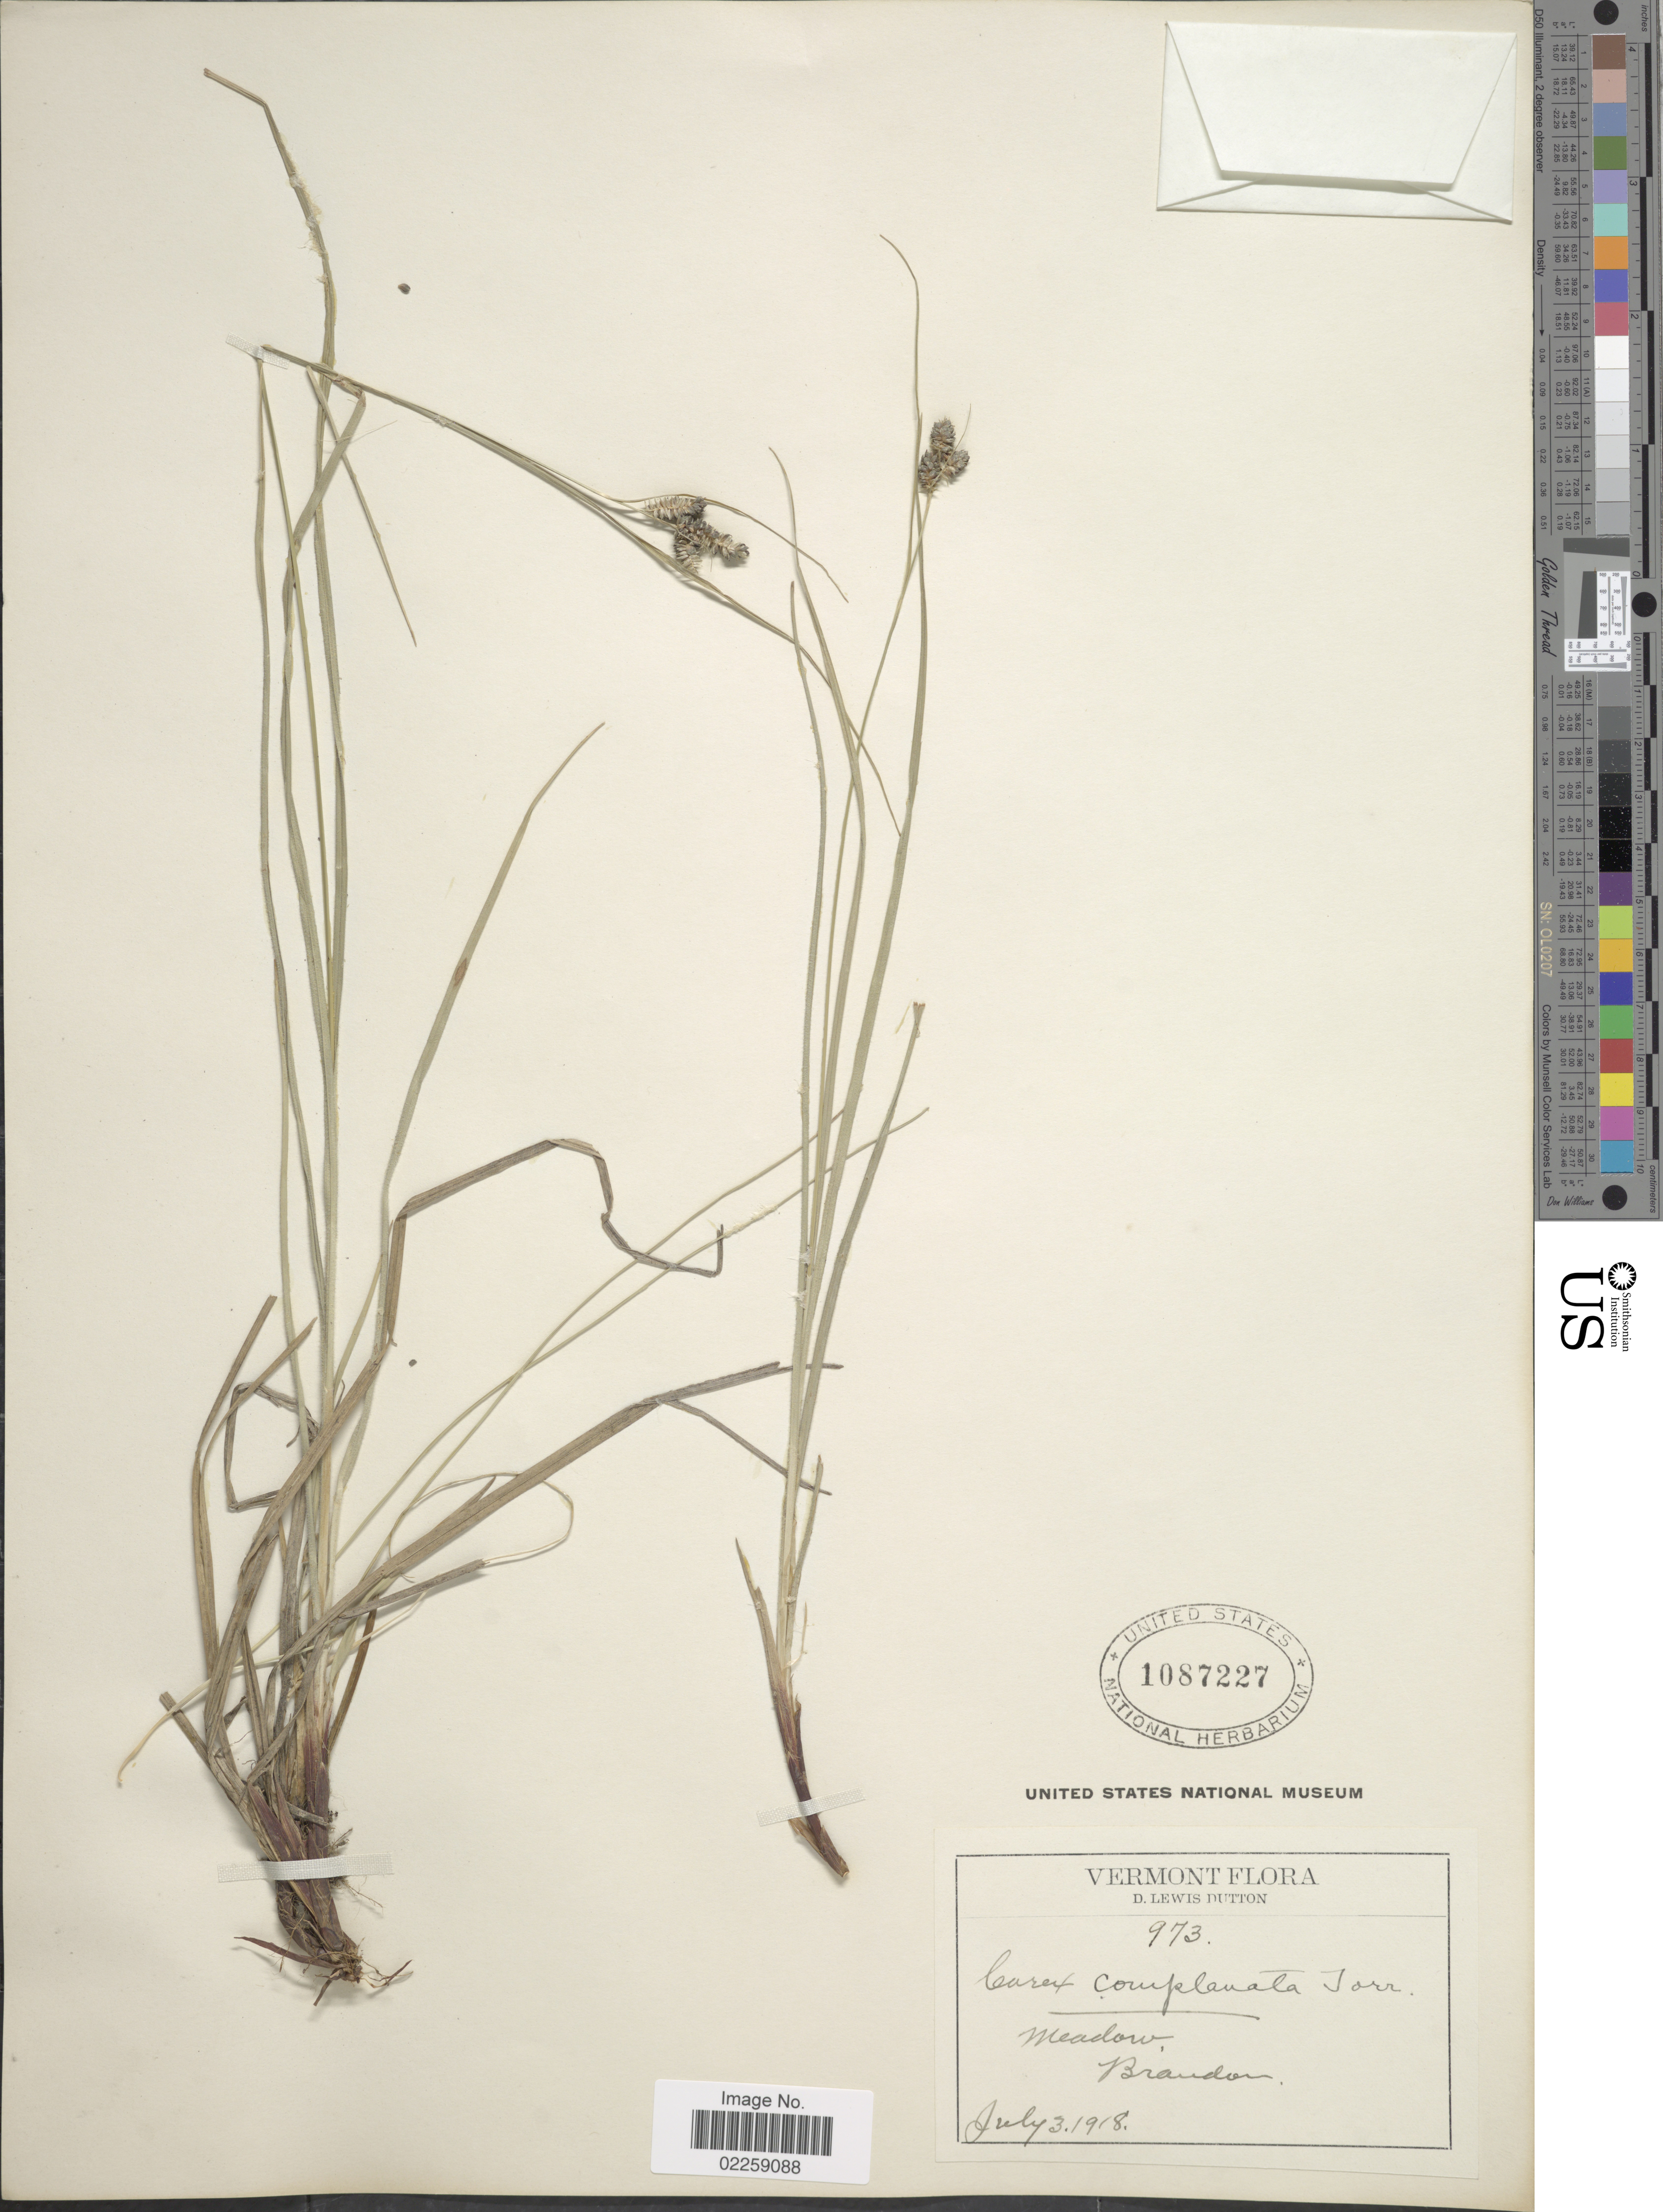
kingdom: Plantae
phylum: Tracheophyta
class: Liliopsida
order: Poales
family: Cyperaceae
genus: Carex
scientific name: Carex complanata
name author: Torr. & Hook.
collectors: D. Dutton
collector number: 973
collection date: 1918-07-03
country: United States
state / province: Vermont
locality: Meadow, Brandon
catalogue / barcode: US 1087227